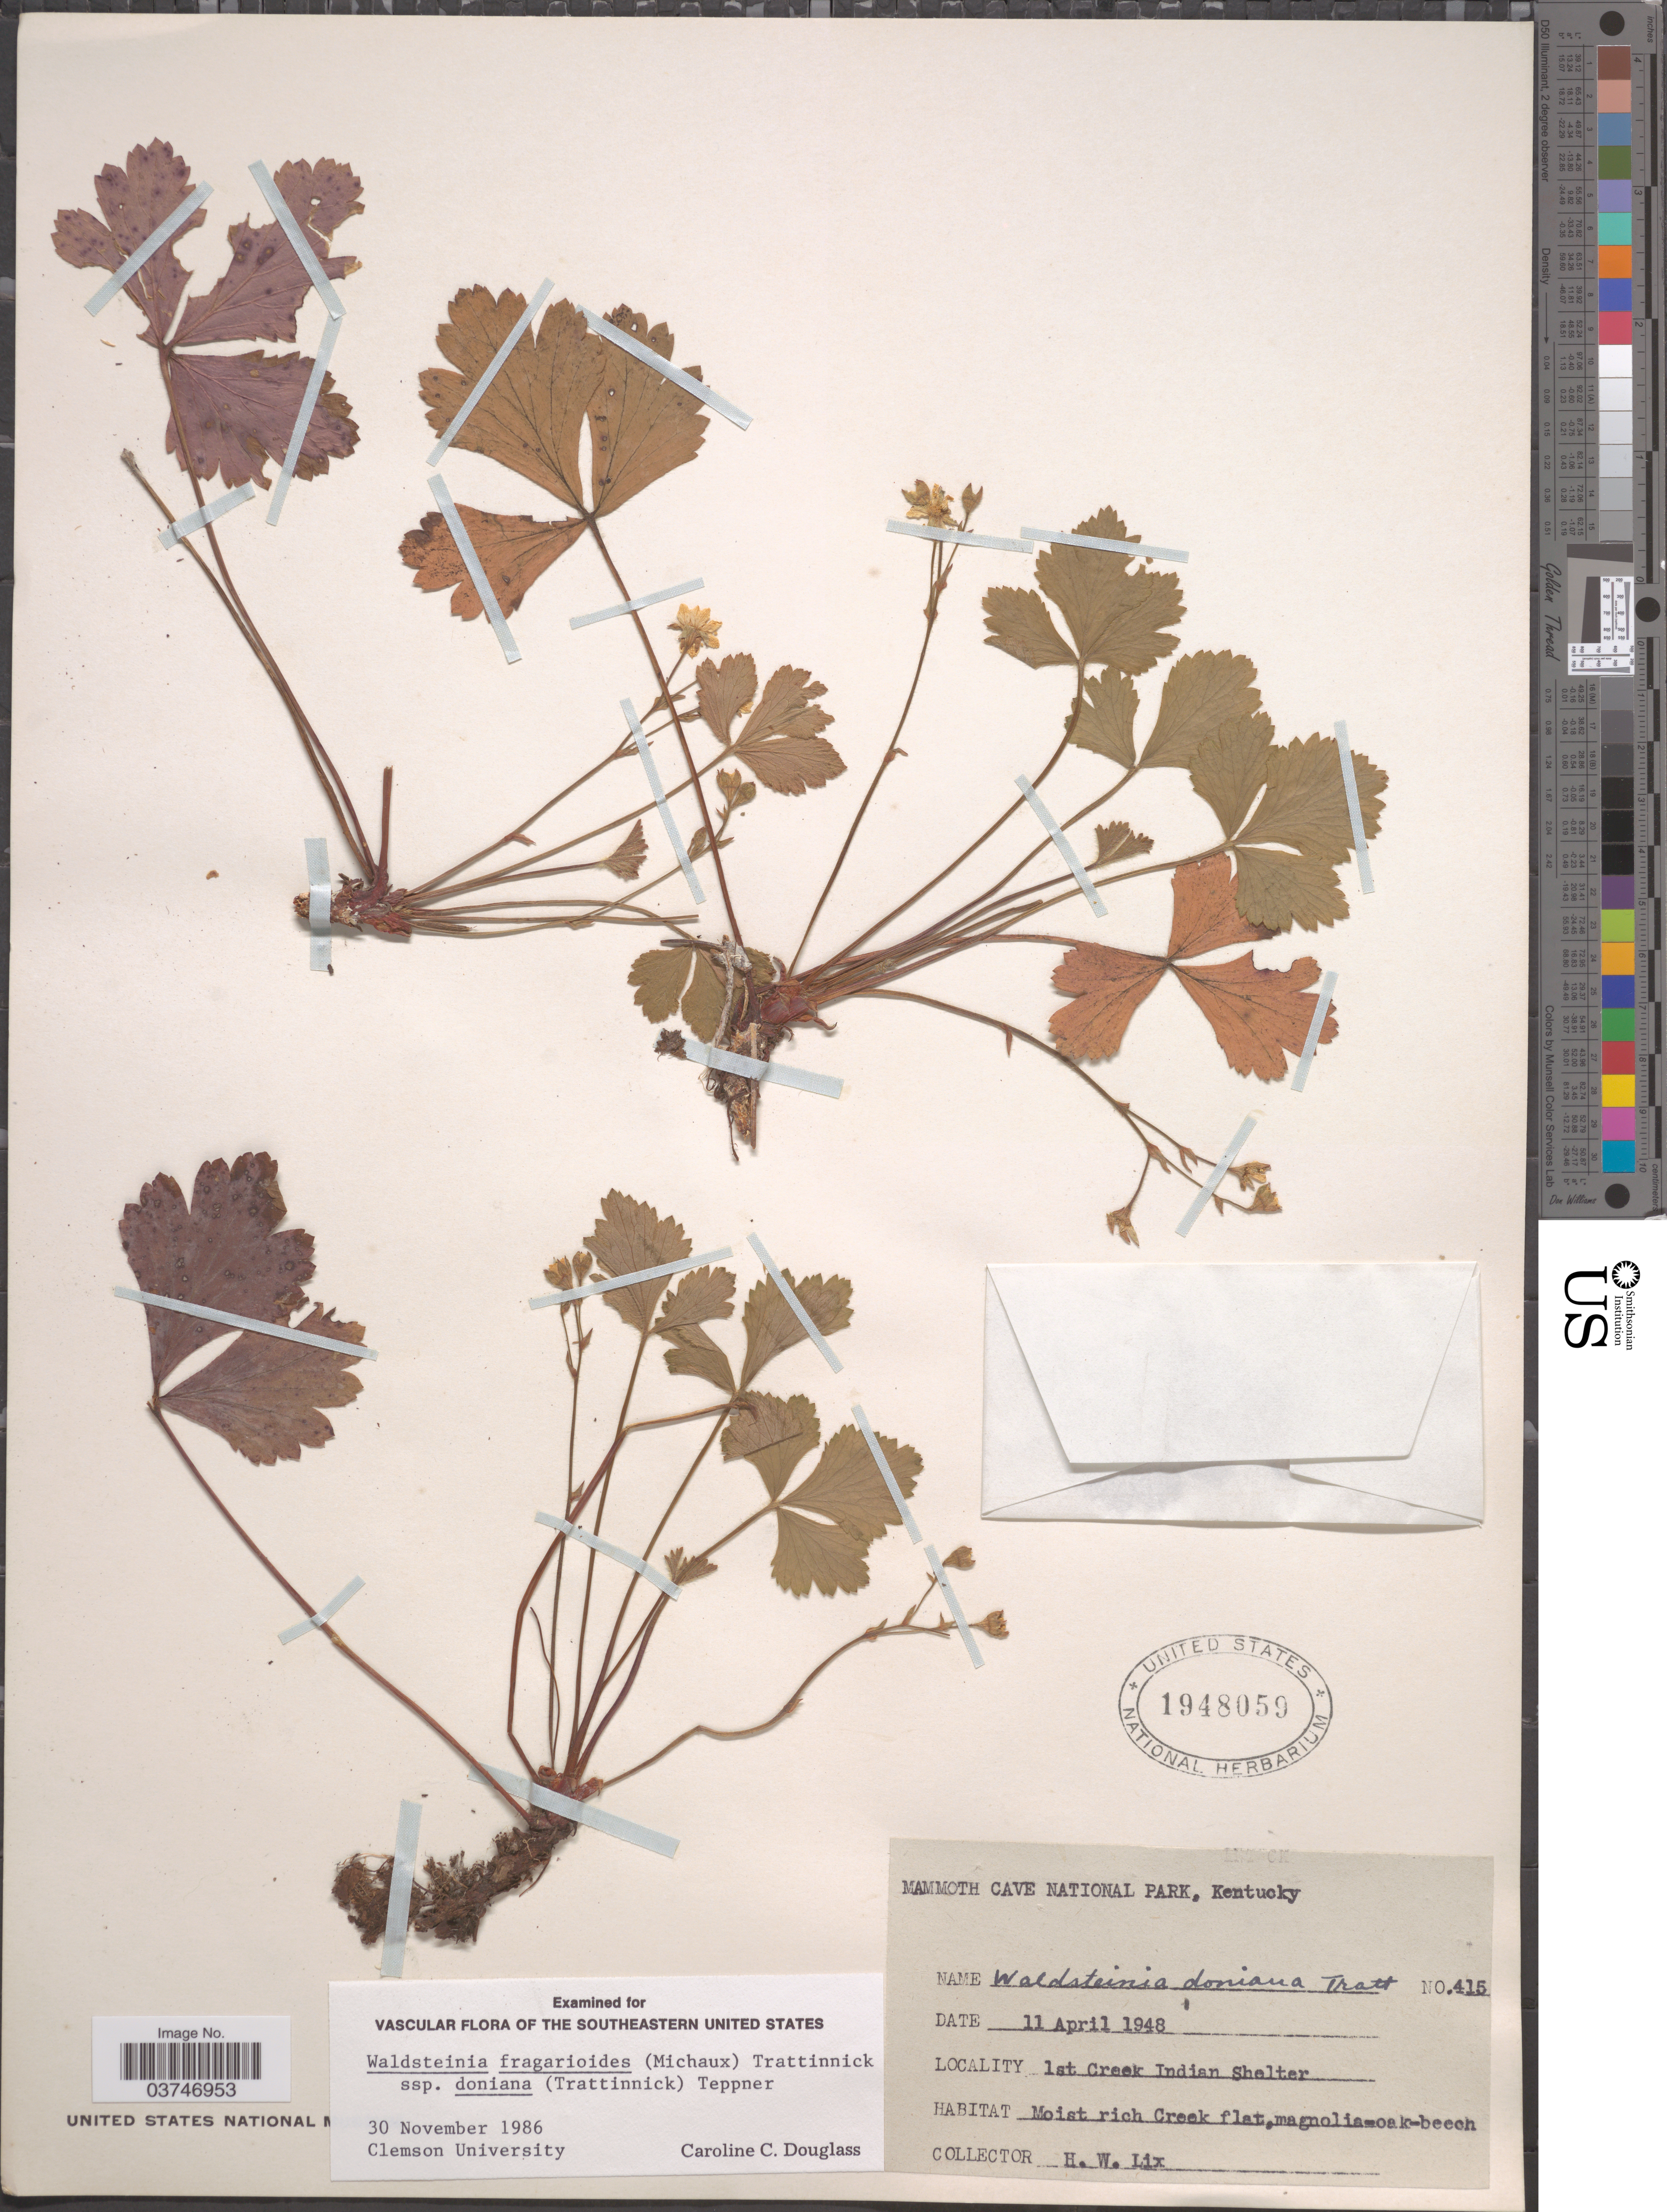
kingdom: Plantae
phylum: Tracheophyta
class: Magnoliopsida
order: Rosales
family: Rosaceae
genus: Waldsteinia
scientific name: Waldsteinia fragarioides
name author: (Michx.) Tratt.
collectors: H. W. Lix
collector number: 415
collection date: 1948-04-11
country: United States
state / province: Kentucky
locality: Mammoth Cave National Park. 1st Creek Indian Shelter.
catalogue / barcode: US 1948059